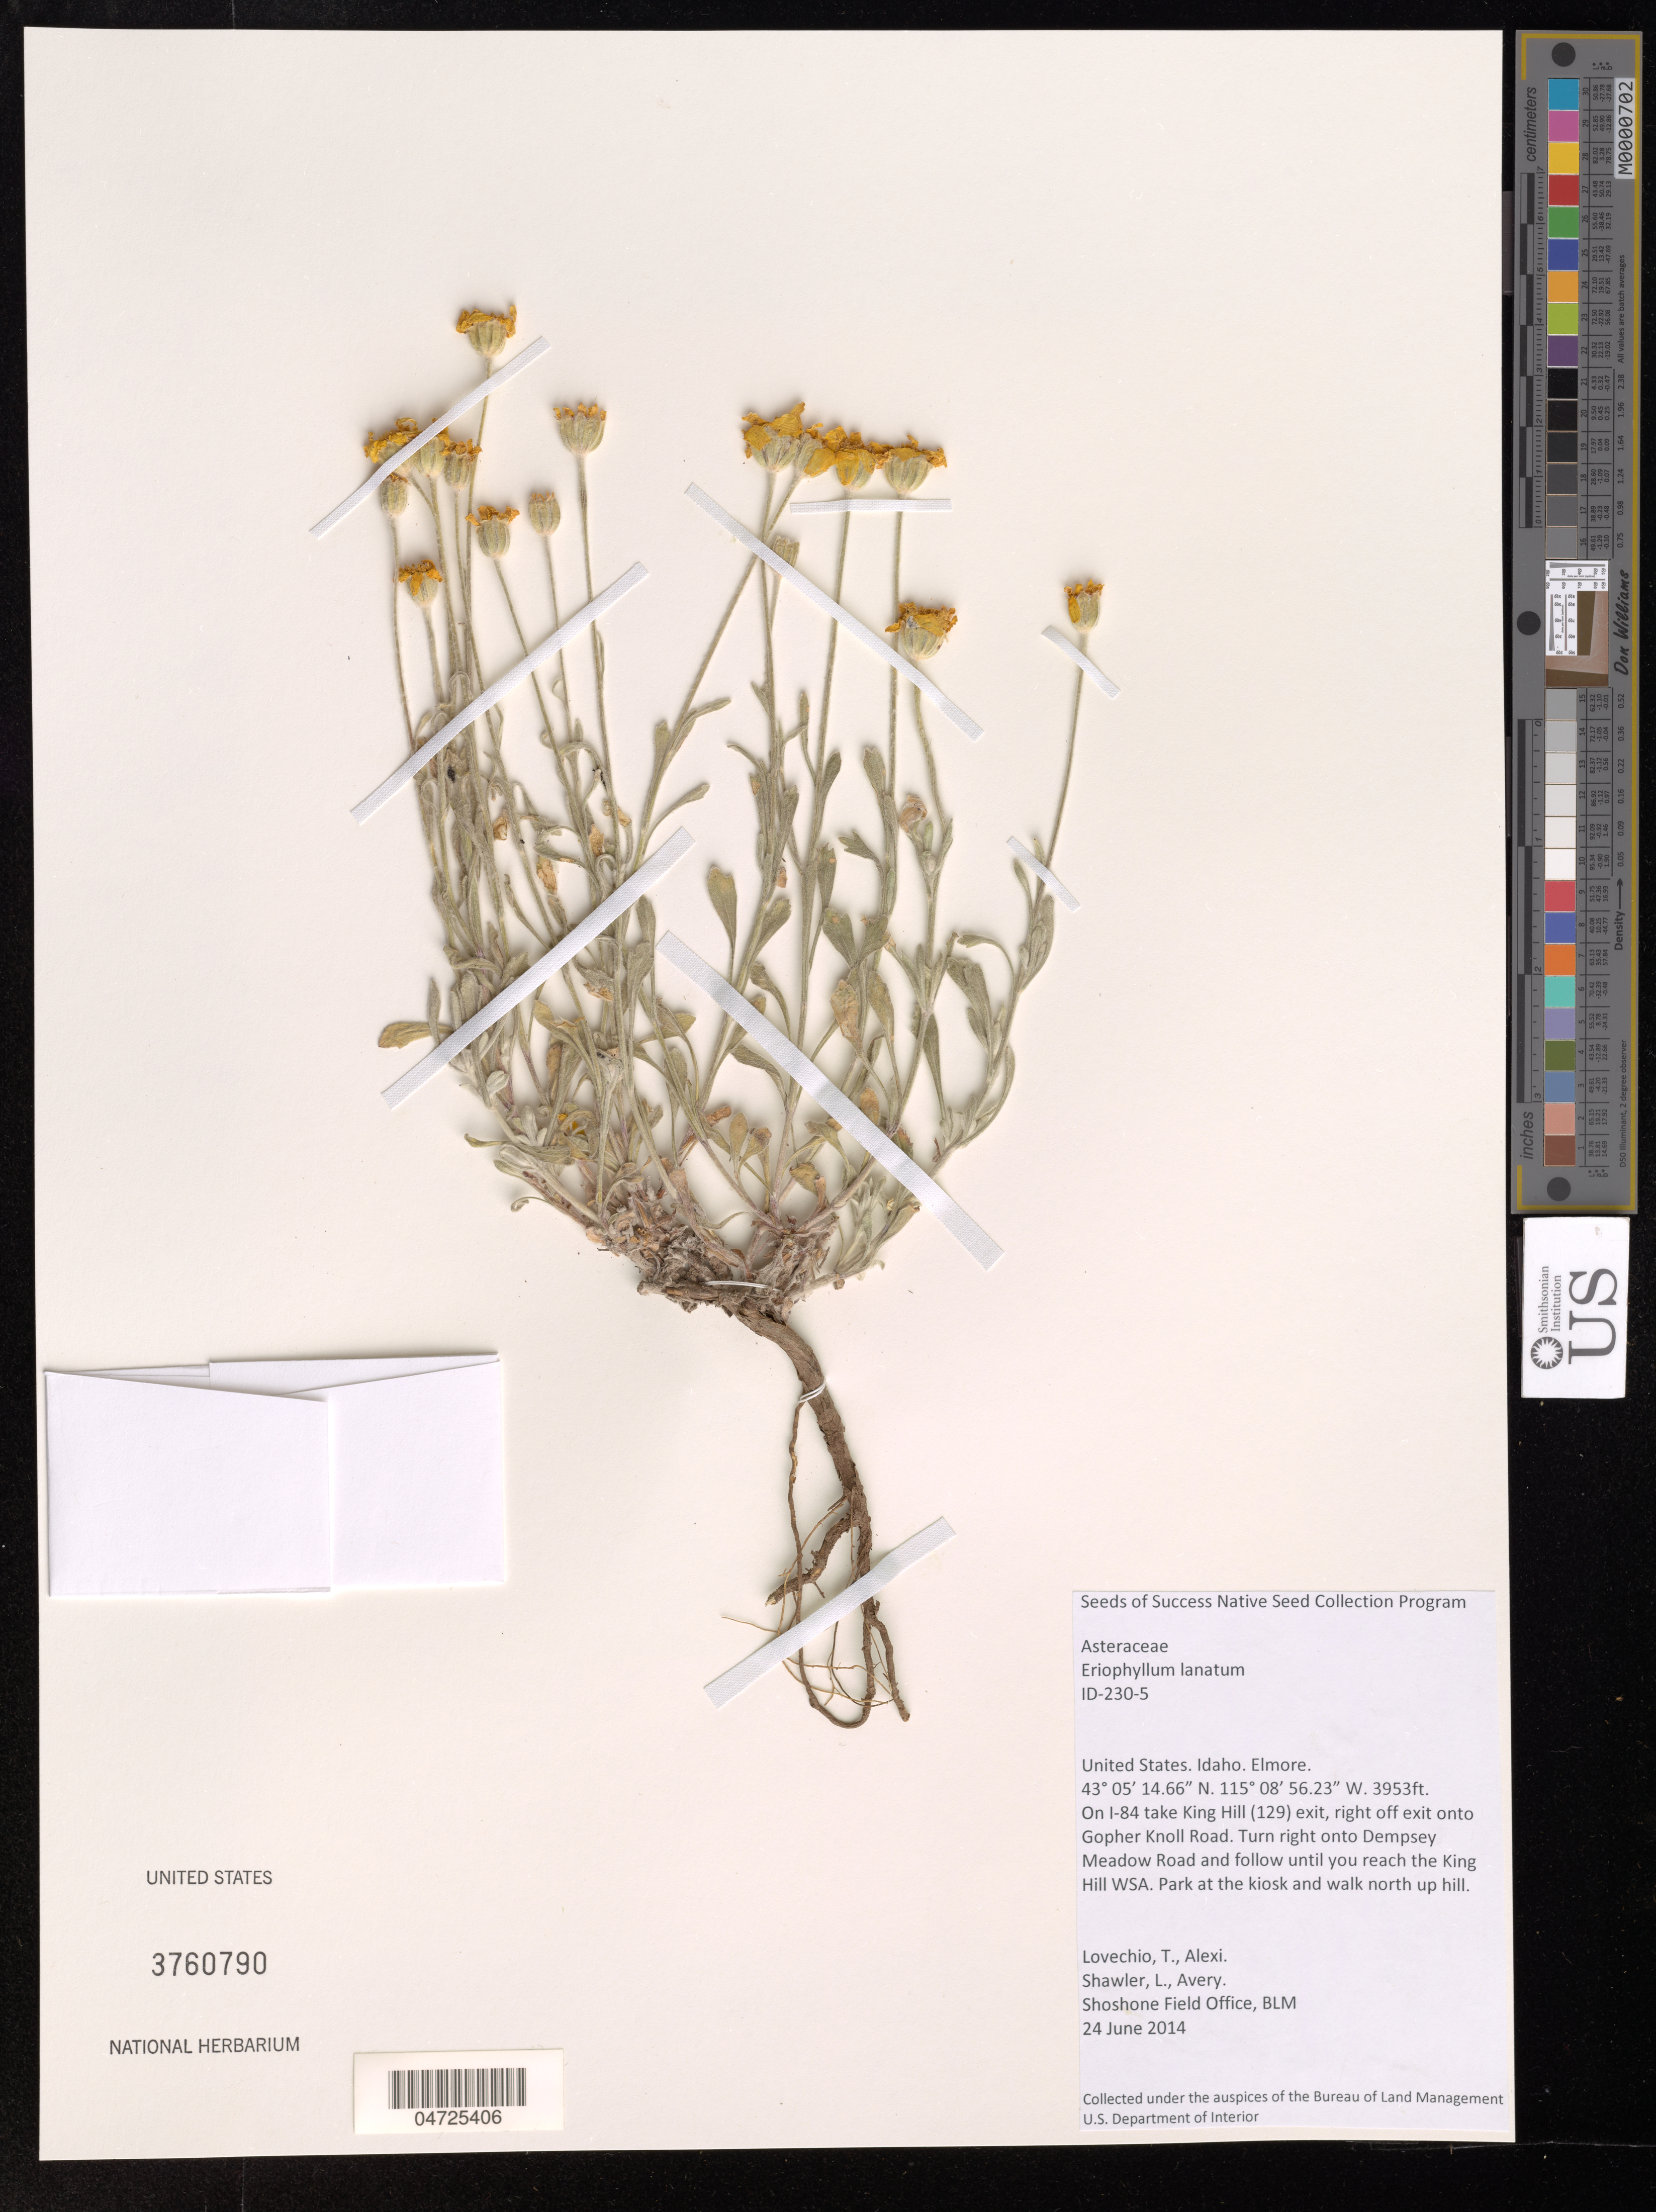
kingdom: Plantae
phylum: Tracheophyta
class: Magnoliopsida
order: Asterales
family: Asteraceae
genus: Eriophyllum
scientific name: Eriophyllum lanatum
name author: (Pursh) J. Forbes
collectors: T. Lovechio & A. Shawler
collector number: ID-230-5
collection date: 2014-06-24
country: United States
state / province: Idaho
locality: Elmore. On I-84 take King Hill (129) exit, right off exit onto Gopher Knoll Road. Turn right onto Dempsey Meadow Road and follow until you reach the King Hill WSA. Park at the kiosk and walk north up hill.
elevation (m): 1205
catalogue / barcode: US 3760790